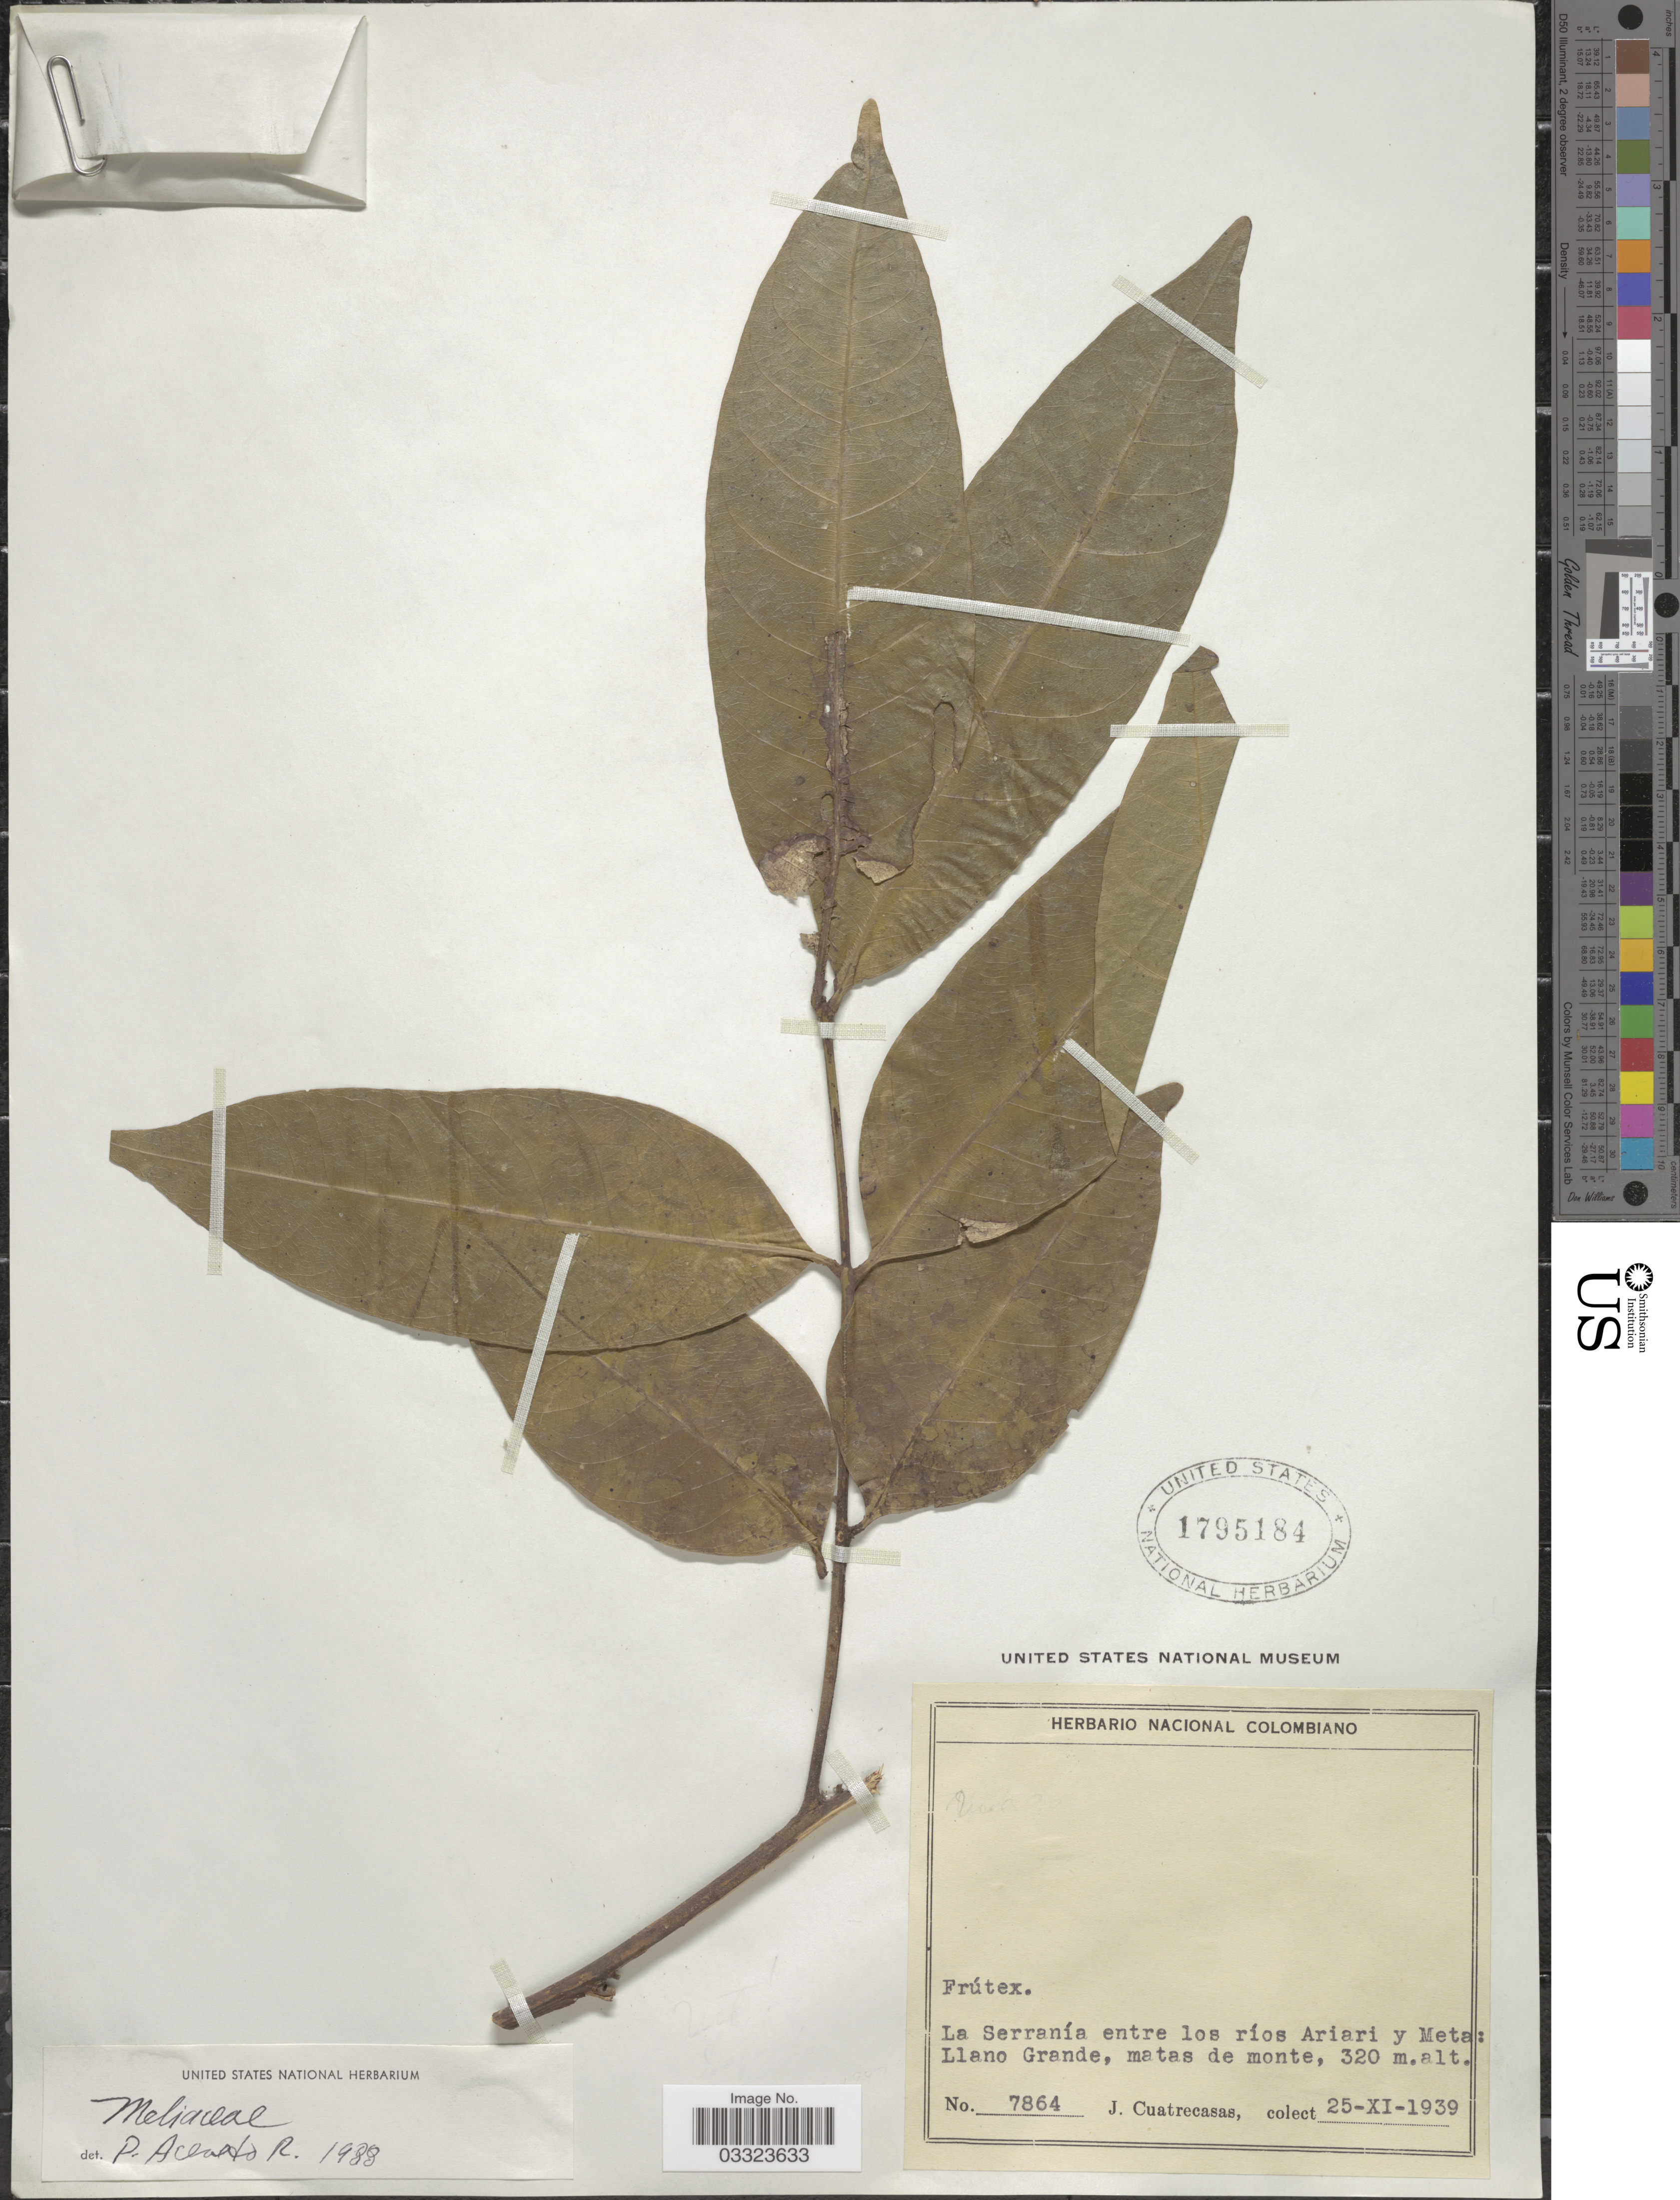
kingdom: Plantae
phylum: Tracheophyta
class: Magnoliopsida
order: Sapindales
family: Meliaceae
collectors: J. Cuatrecasas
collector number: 7864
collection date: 1939-11-25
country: Colombia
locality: La Serranía entre los ríos Ariari y Meta: Llano Grande, matas de monte.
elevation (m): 320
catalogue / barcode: US 1795184